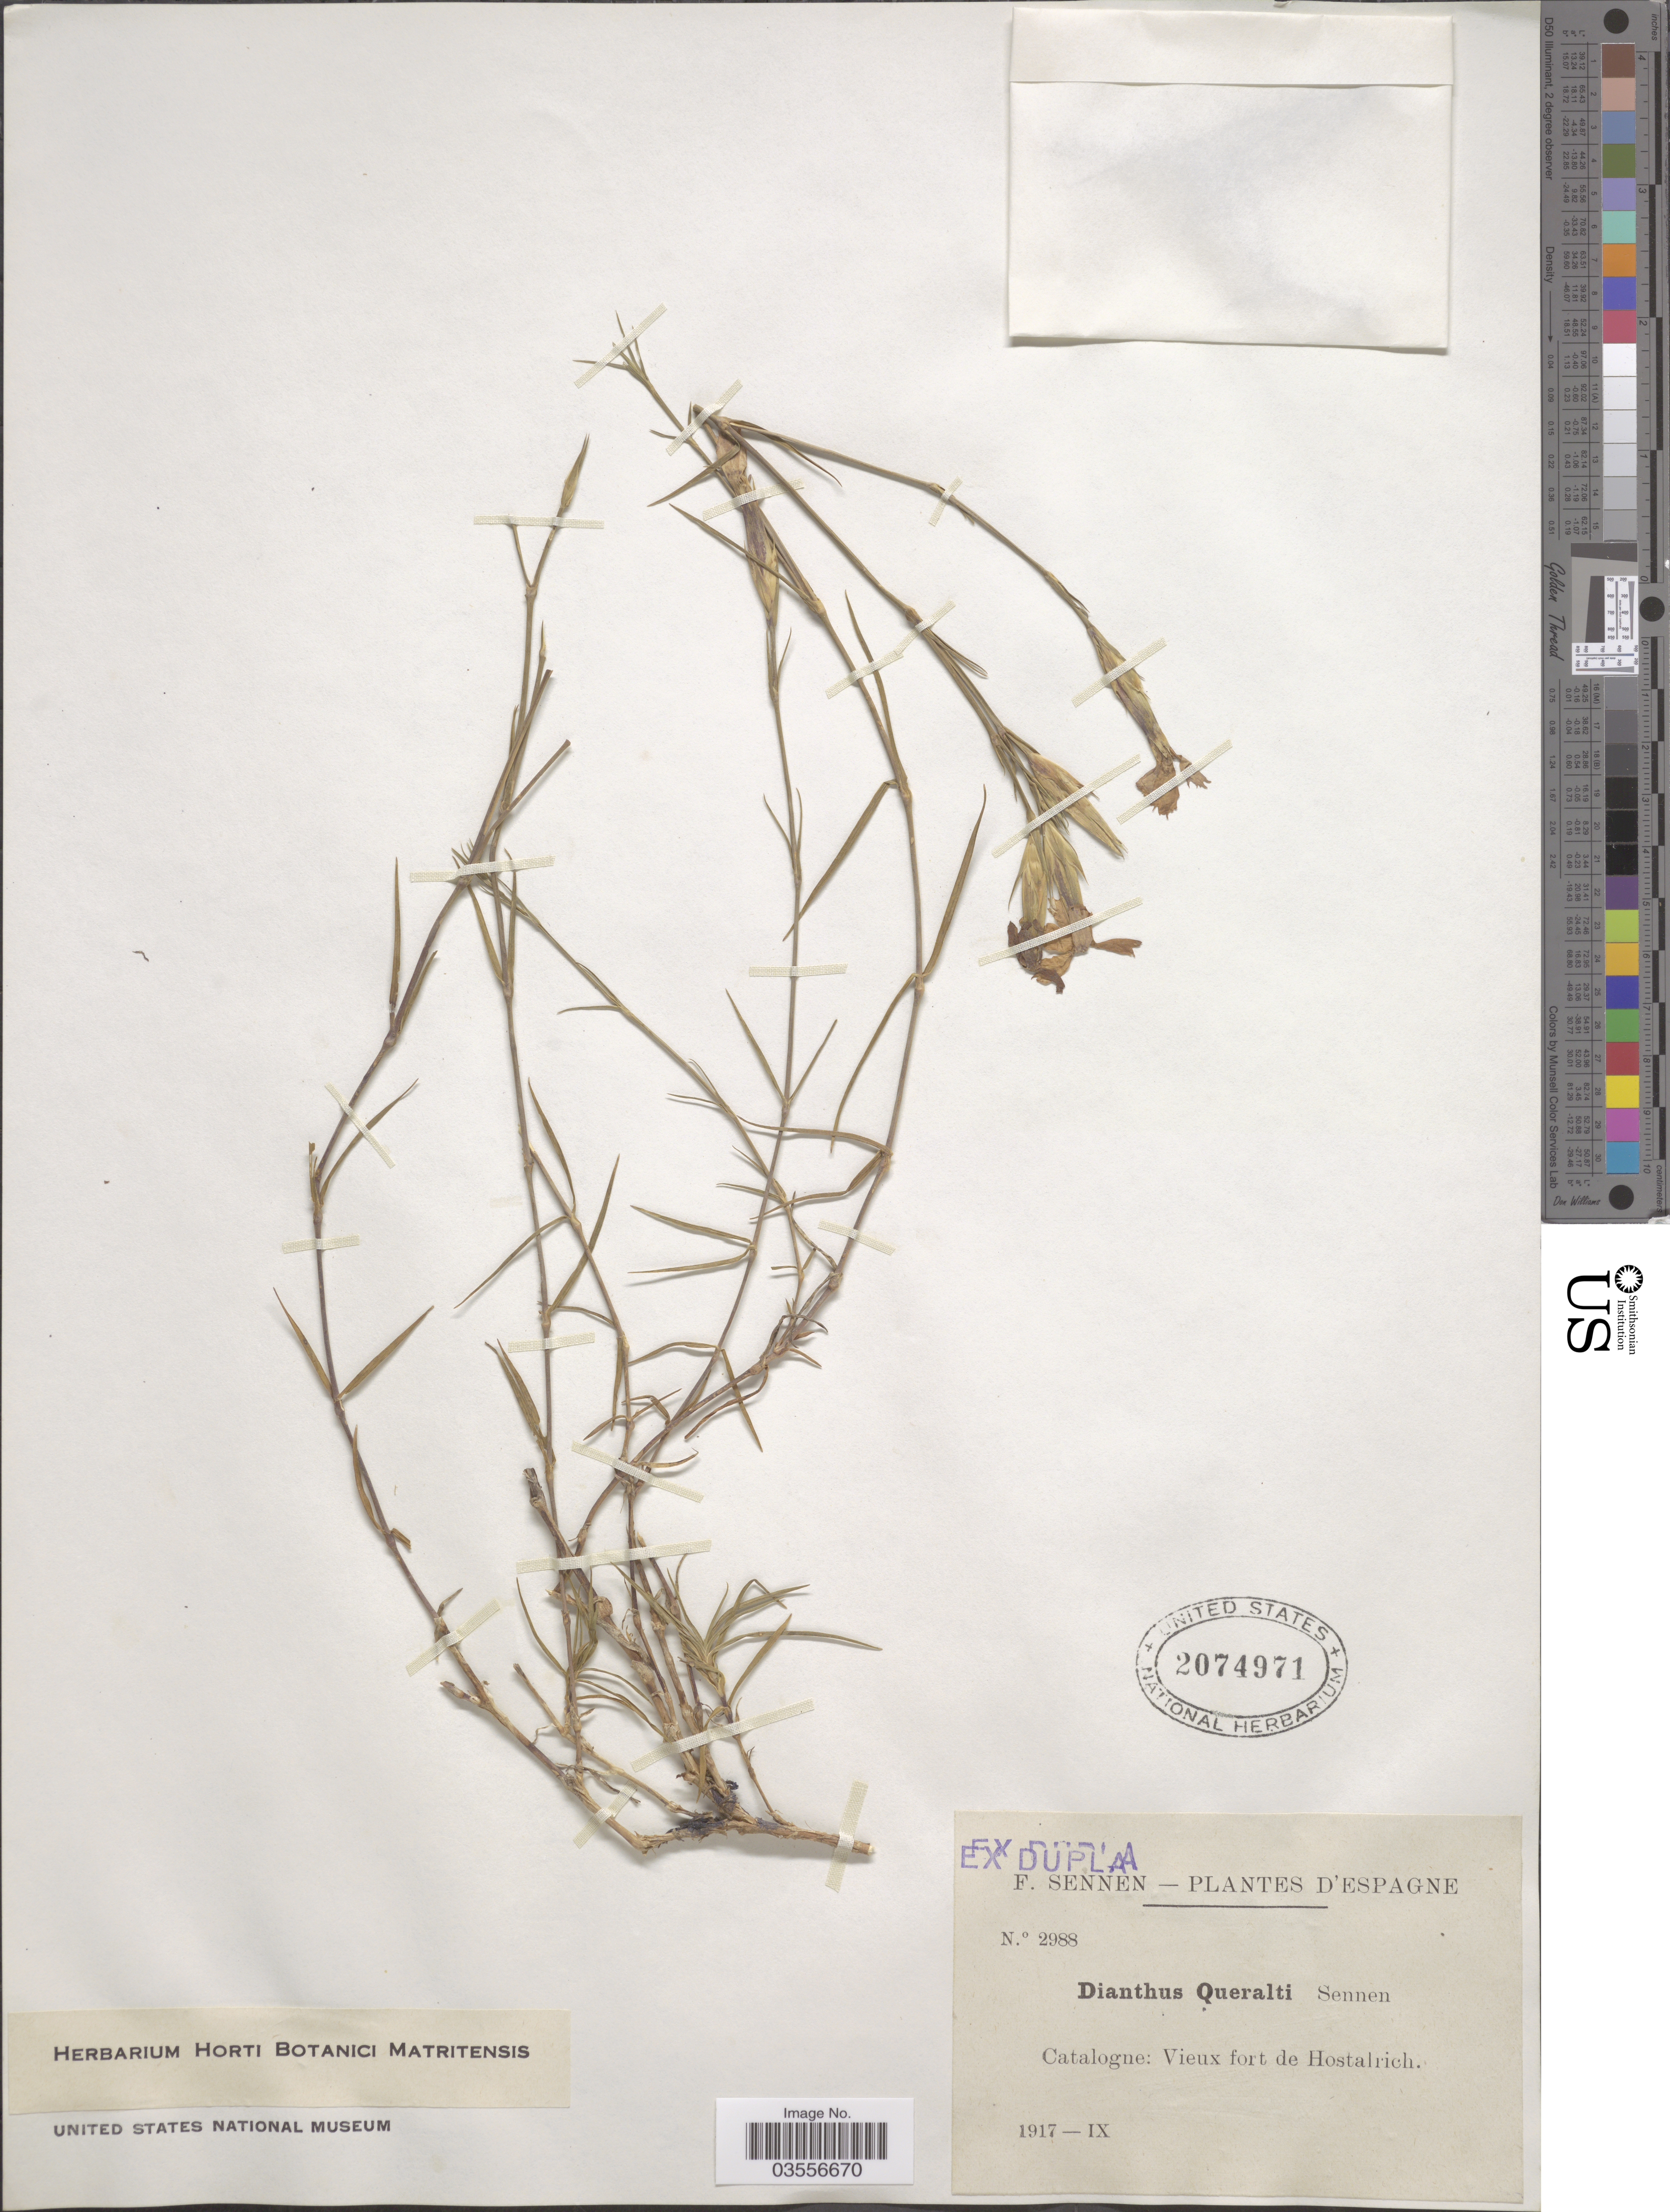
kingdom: Plantae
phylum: Tracheophyta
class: Magnoliopsida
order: Caryophyllales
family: Caryophyllaceae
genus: Dianthus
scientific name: Dianthus orophilus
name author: Jord.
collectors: E. Sennen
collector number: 2988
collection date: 1917-09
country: Spain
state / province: Catalunya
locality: Catalogne: Vieux fort de Hostalrich.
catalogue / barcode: US 2074971